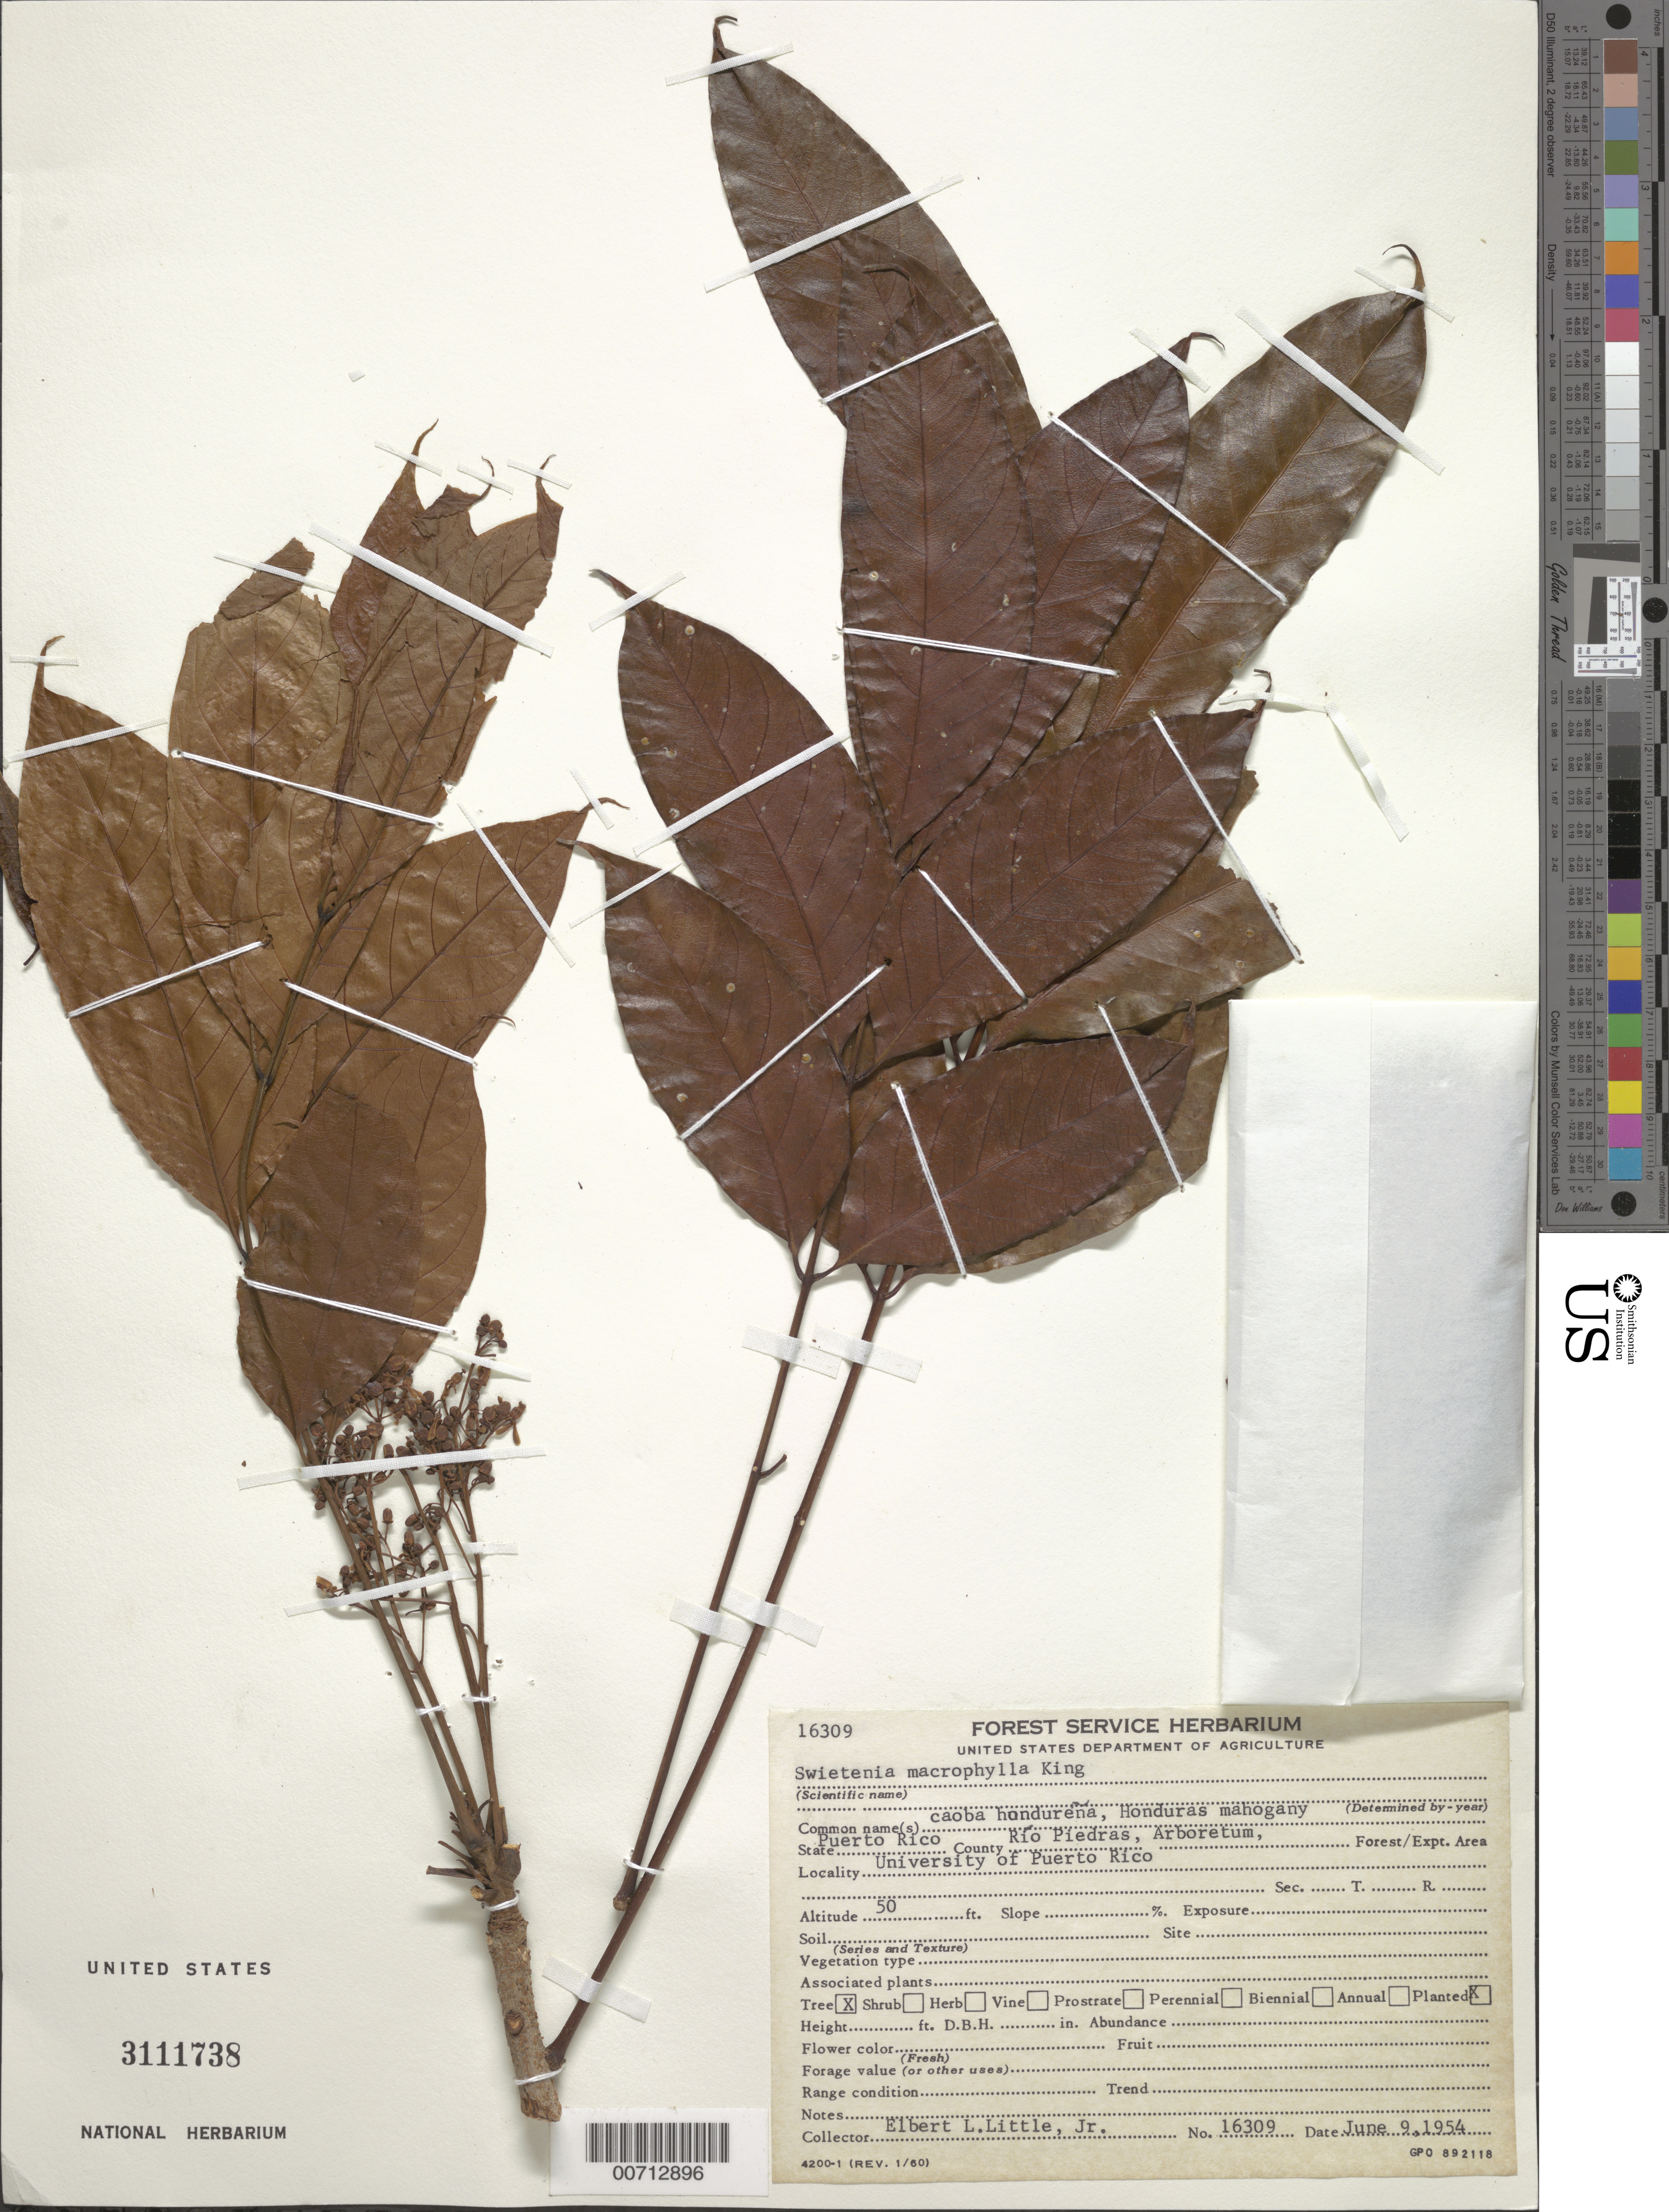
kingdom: Plantae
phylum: Tracheophyta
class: Magnoliopsida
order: Sapindales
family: Meliaceae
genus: Swietenia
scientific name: Swietenia macrophylla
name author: King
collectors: E. L. Little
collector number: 16309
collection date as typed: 09 Jun 1954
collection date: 1954-06-09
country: Puerto Rico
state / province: Rio Piedras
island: Greater Antilles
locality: Arboretum, Univ. of Puerto Rico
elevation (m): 15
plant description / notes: Common name: caoba hondurena; Common name: Honduras mahogany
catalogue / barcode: US 3111738